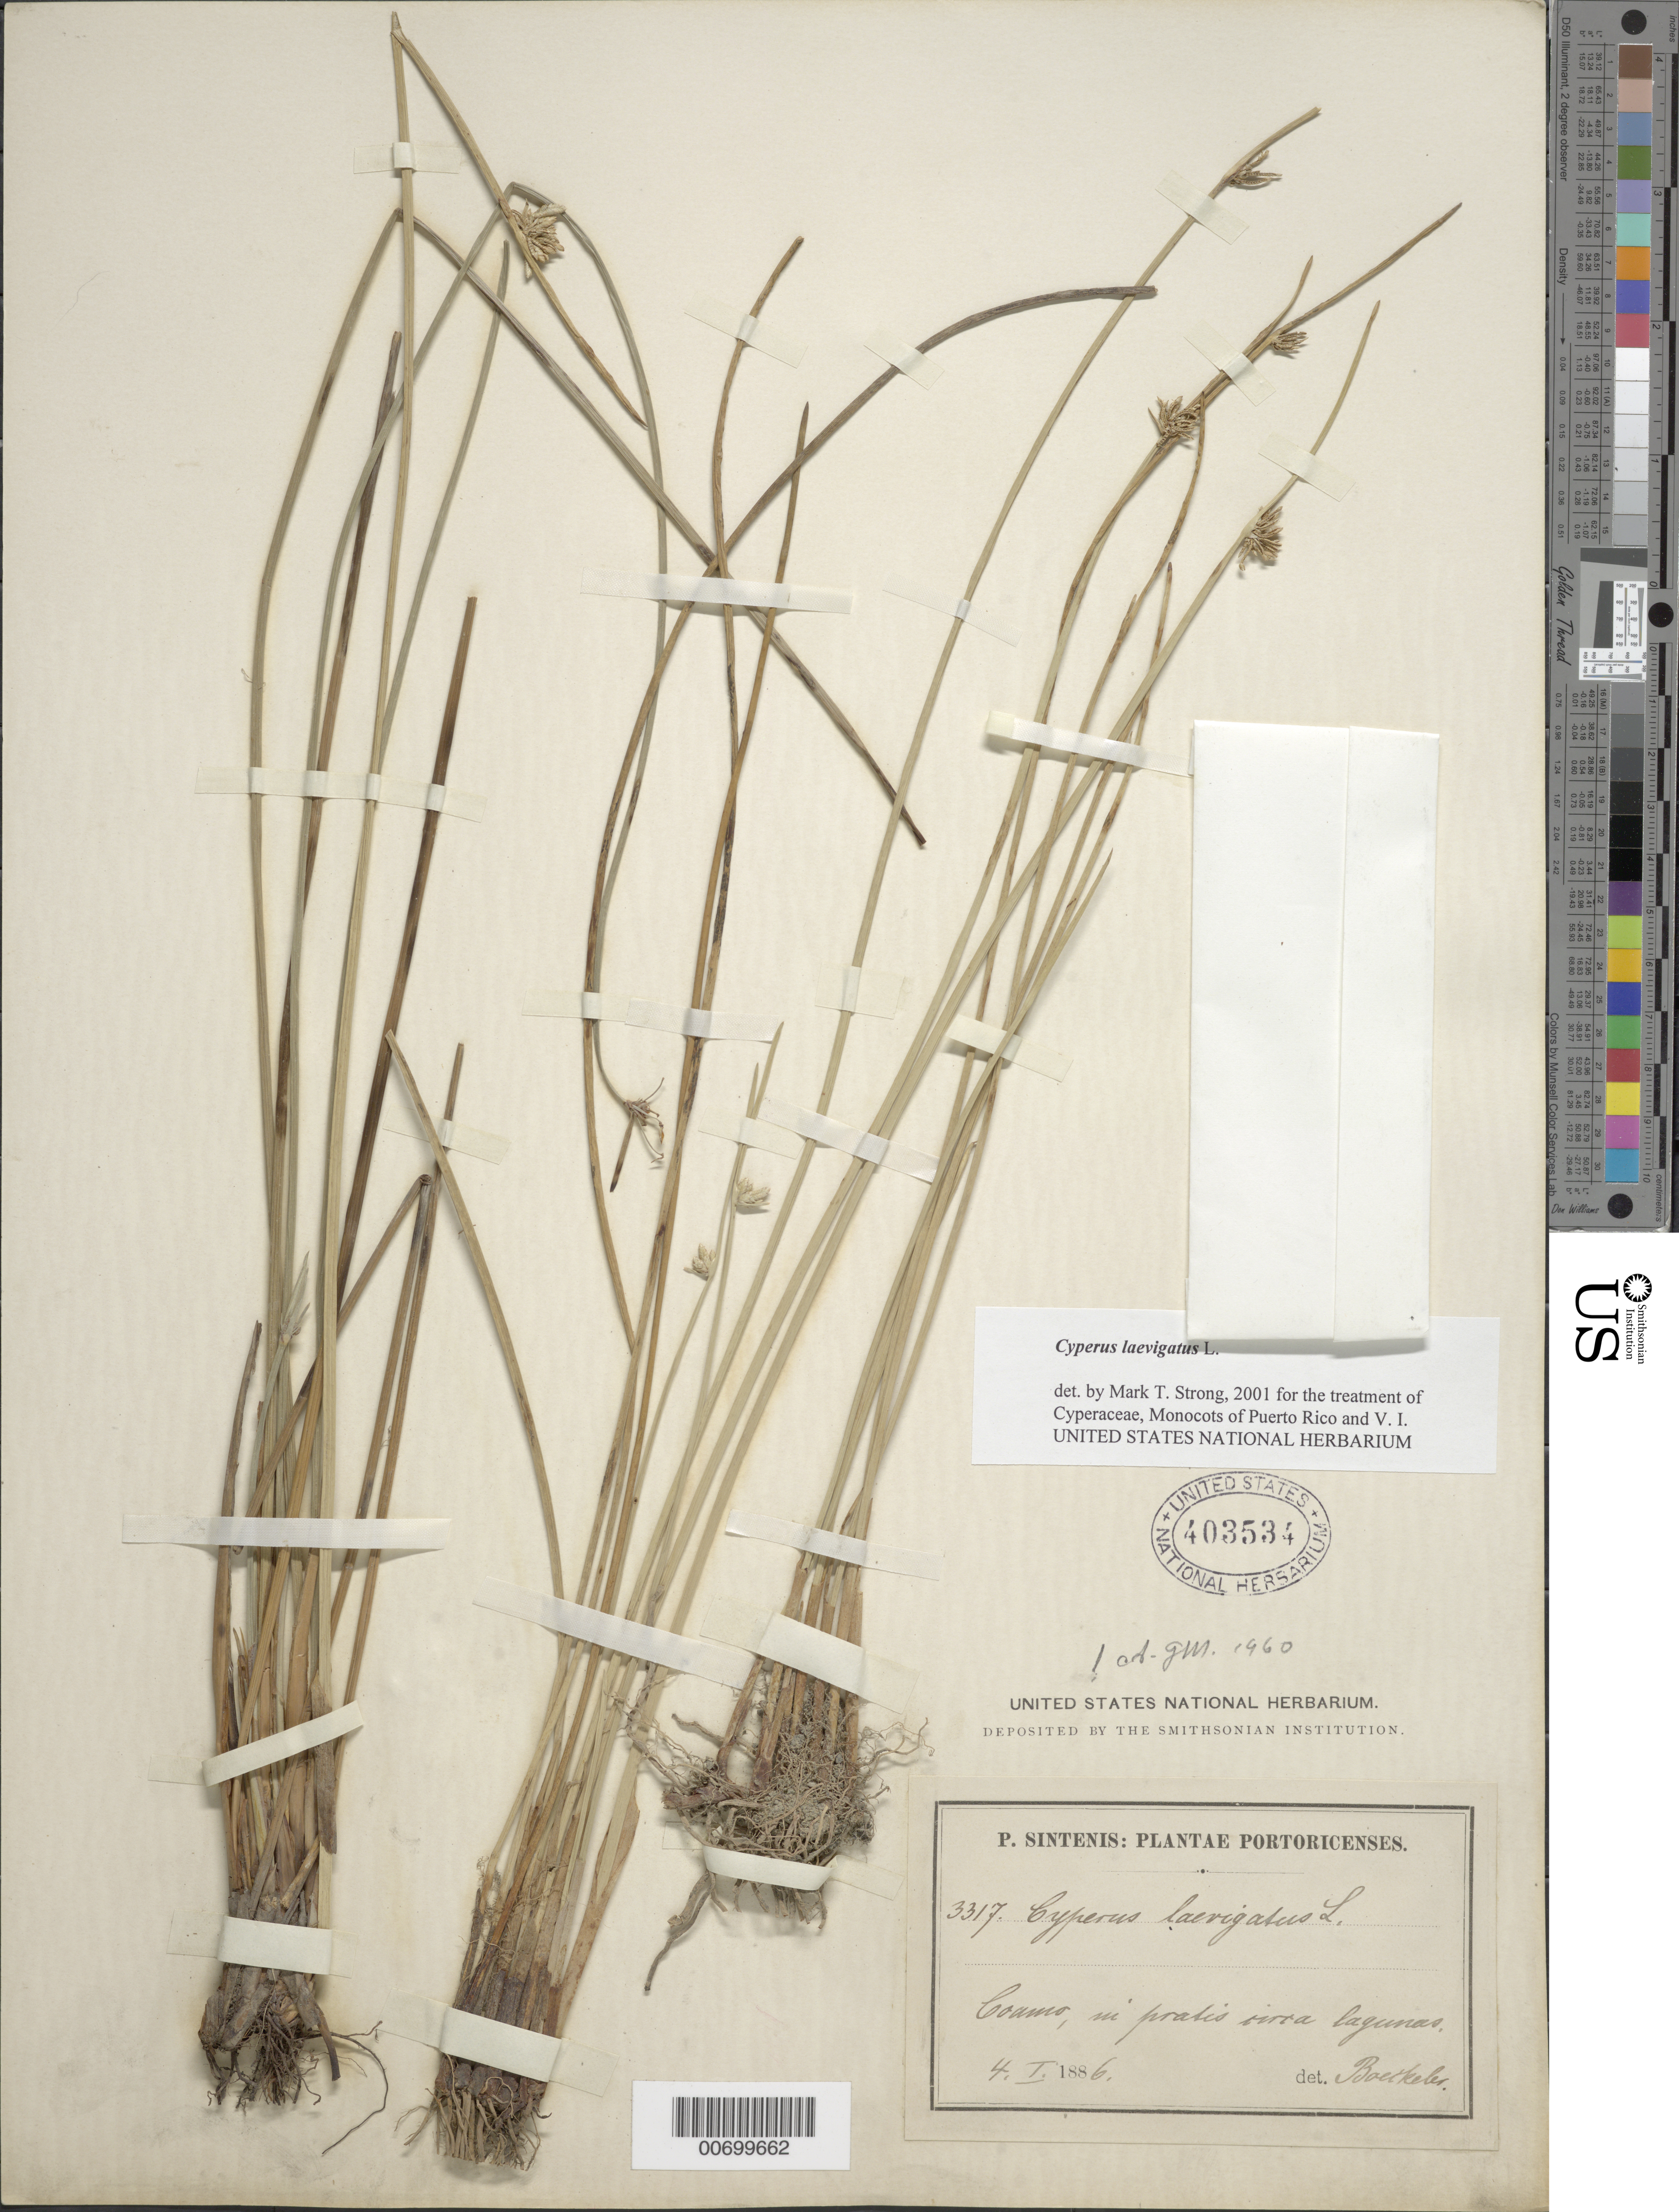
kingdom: Plantae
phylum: Tracheophyta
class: Liliopsida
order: Poales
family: Cyperaceae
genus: Cyperus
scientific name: Cyperus laevigatus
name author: L.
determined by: Strong, M. T., (US), Smithsonian Institution - National Museum of Natural History (UNITED STATES)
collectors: P. Sintenis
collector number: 3317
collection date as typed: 04 Jan 1886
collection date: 1886-01-04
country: Puerto Rico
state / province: Coamo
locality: Coamo.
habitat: In pratis circa lagunas.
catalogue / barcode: US 403534